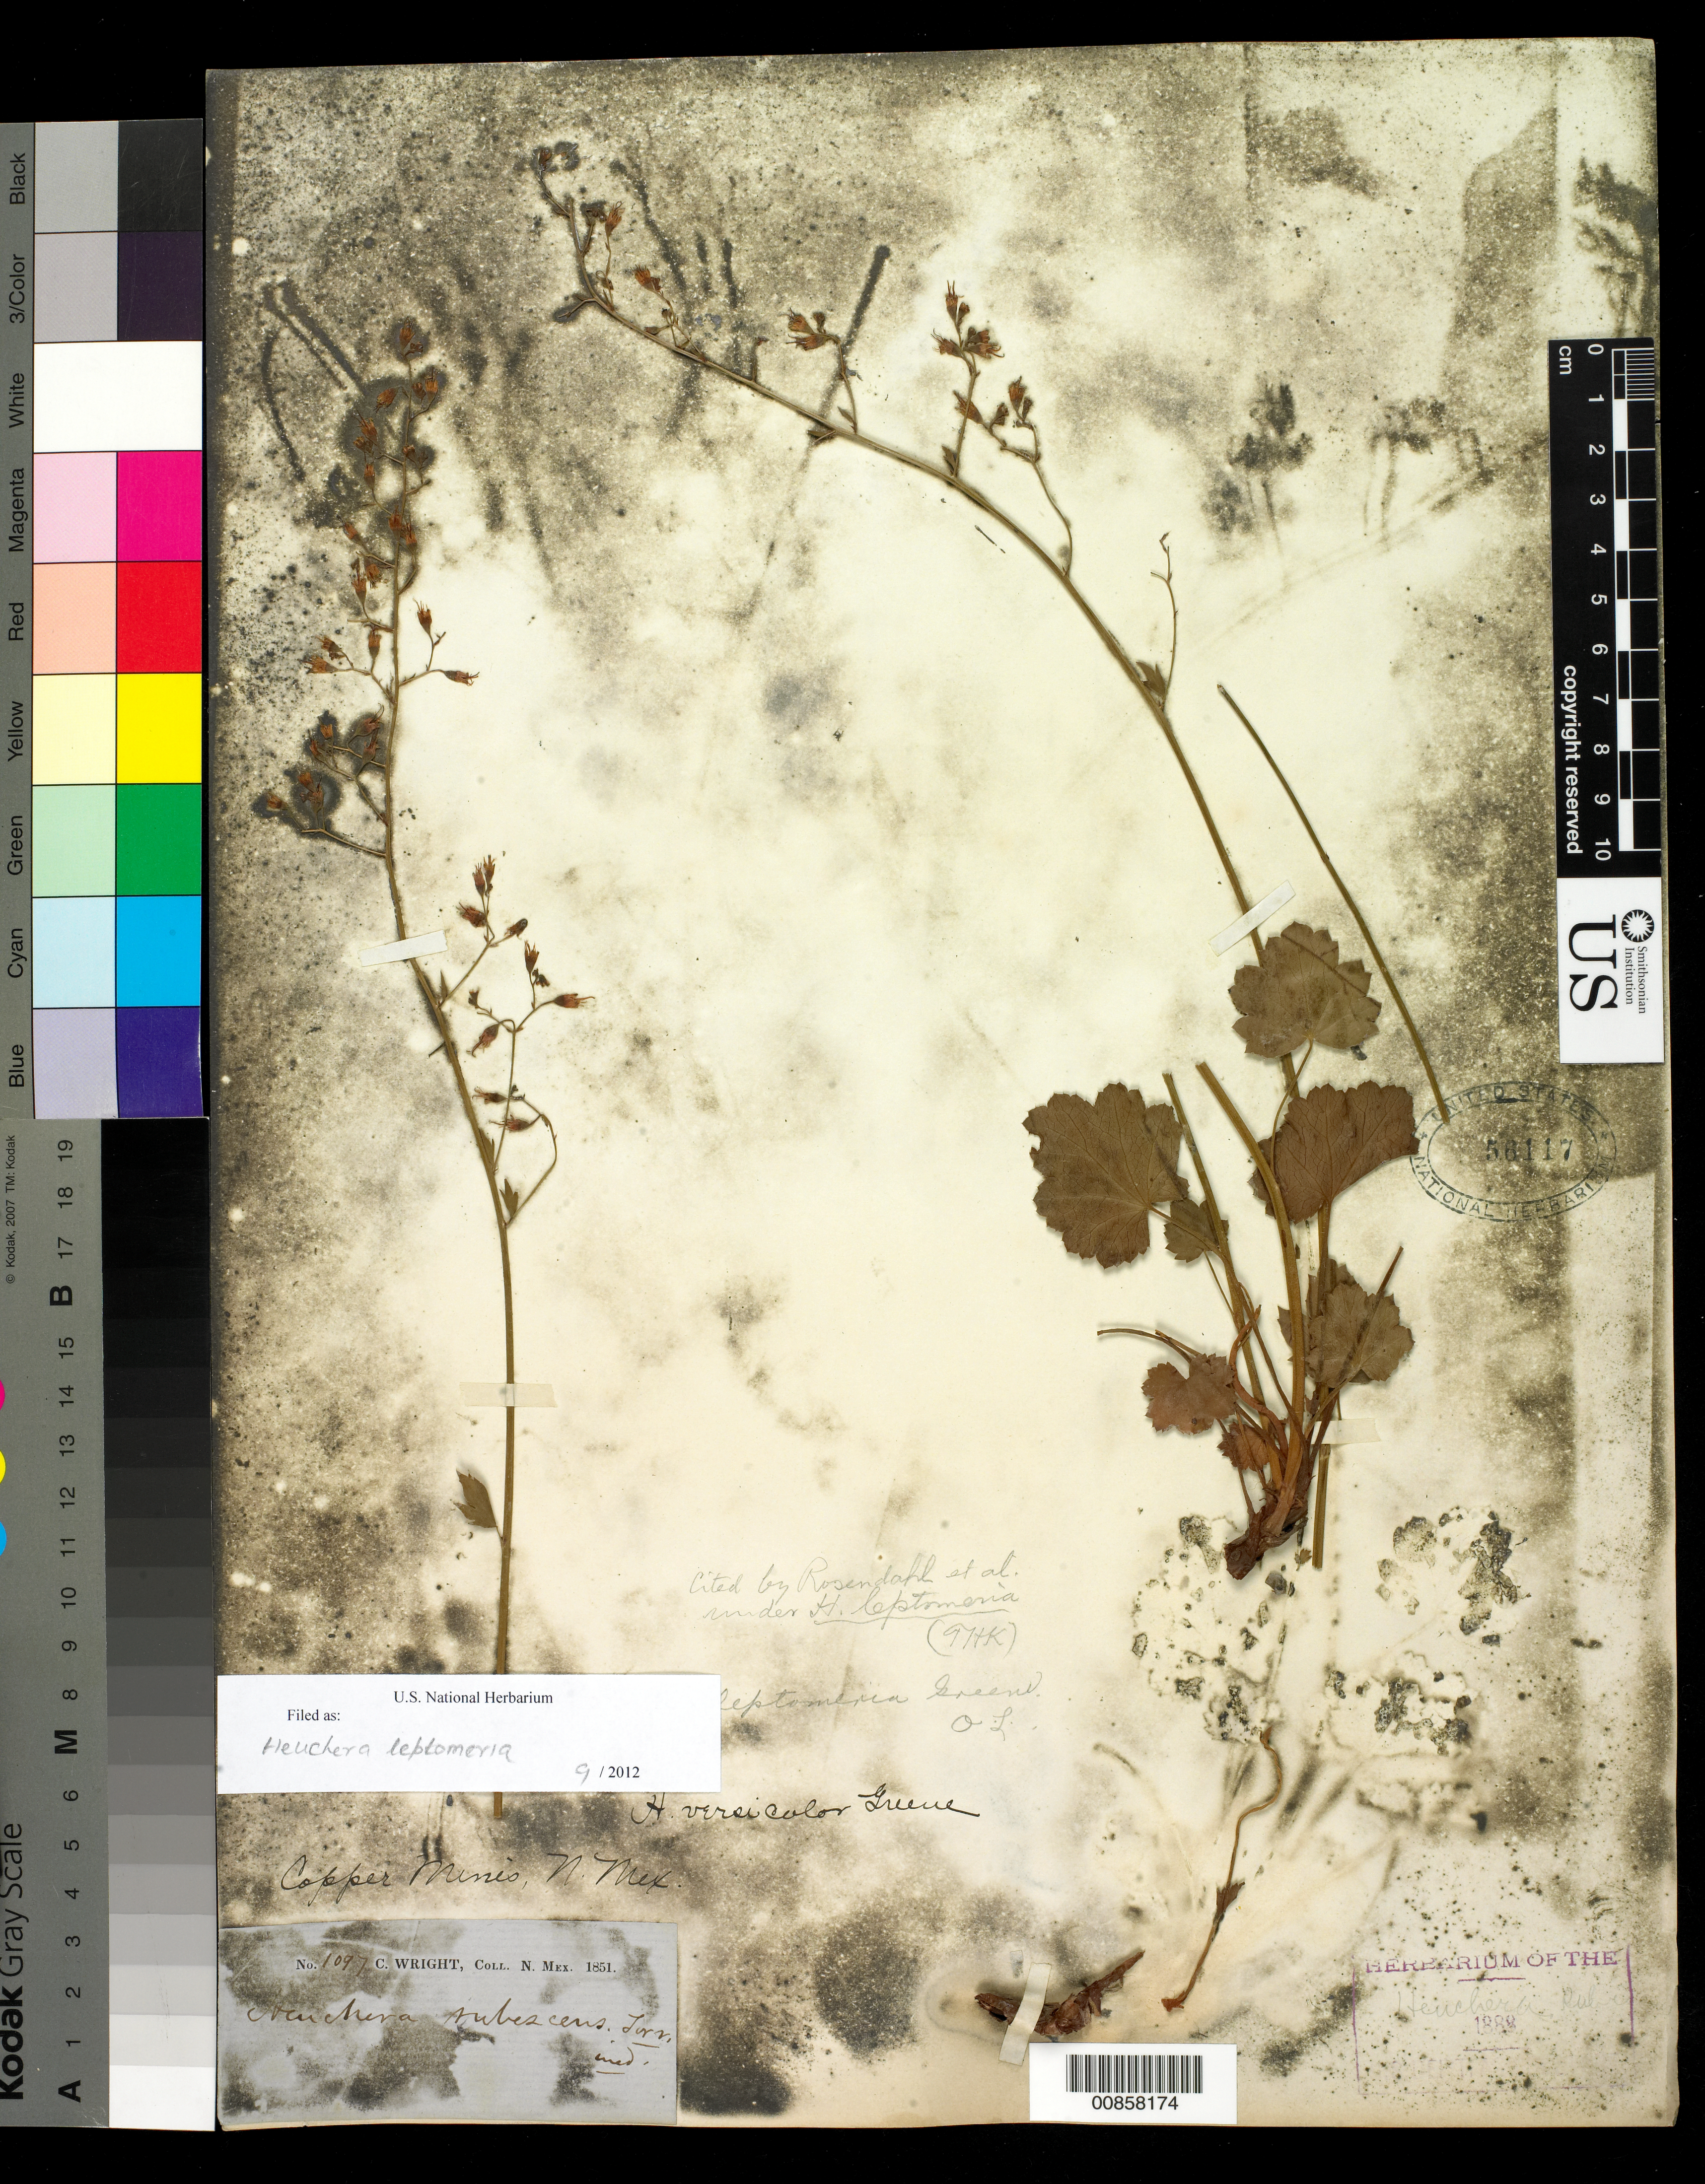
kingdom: Plantae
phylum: Tracheophyta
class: Magnoliopsida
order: Saxifragales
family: Saxifragaceae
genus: Heuchera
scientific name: Heuchera leptomeria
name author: Greene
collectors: C. Wright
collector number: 1097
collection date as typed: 1851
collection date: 1851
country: United States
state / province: New Mexico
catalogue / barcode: US 56117